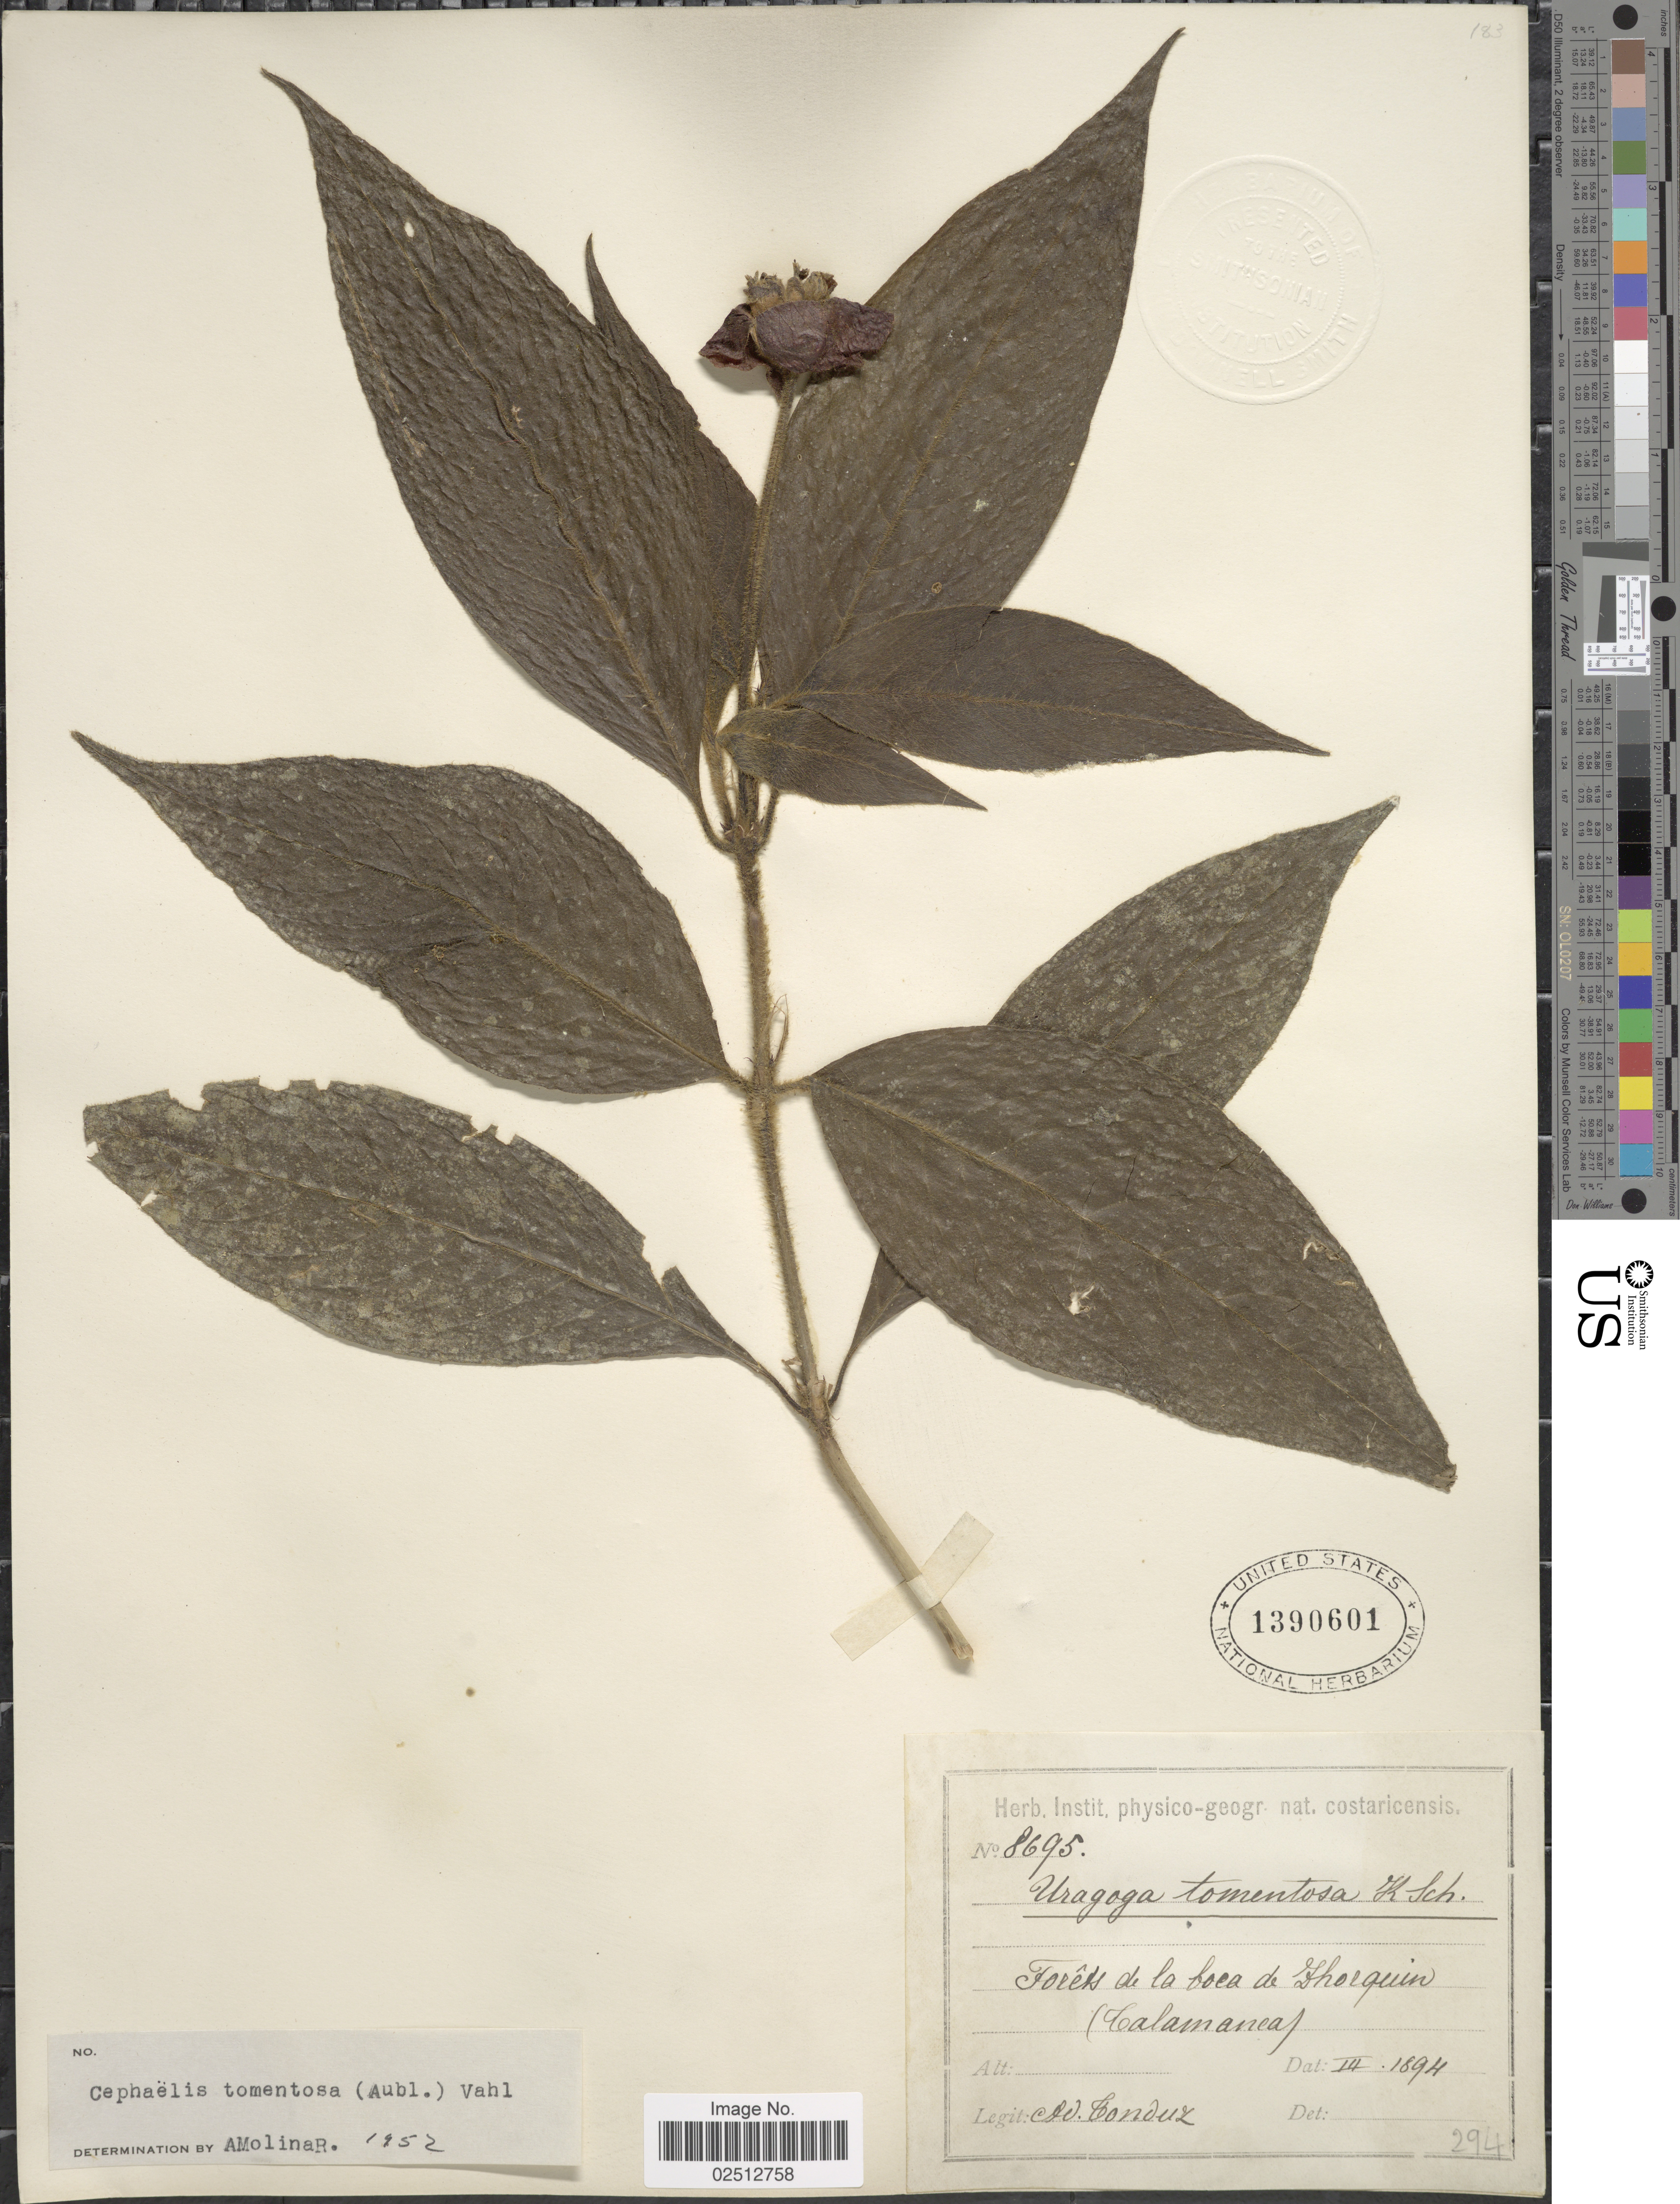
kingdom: Plantae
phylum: Tracheophyta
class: Magnoliopsida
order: Gentianales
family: Rubiaceae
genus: Psychotria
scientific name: Psychotria poeppigiana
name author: Müll. Arg.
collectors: A. Tonduz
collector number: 8695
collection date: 1894-03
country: Costa Rica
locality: Forets de la boca de Zhorquin (Talamanca)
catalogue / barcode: US 1390601